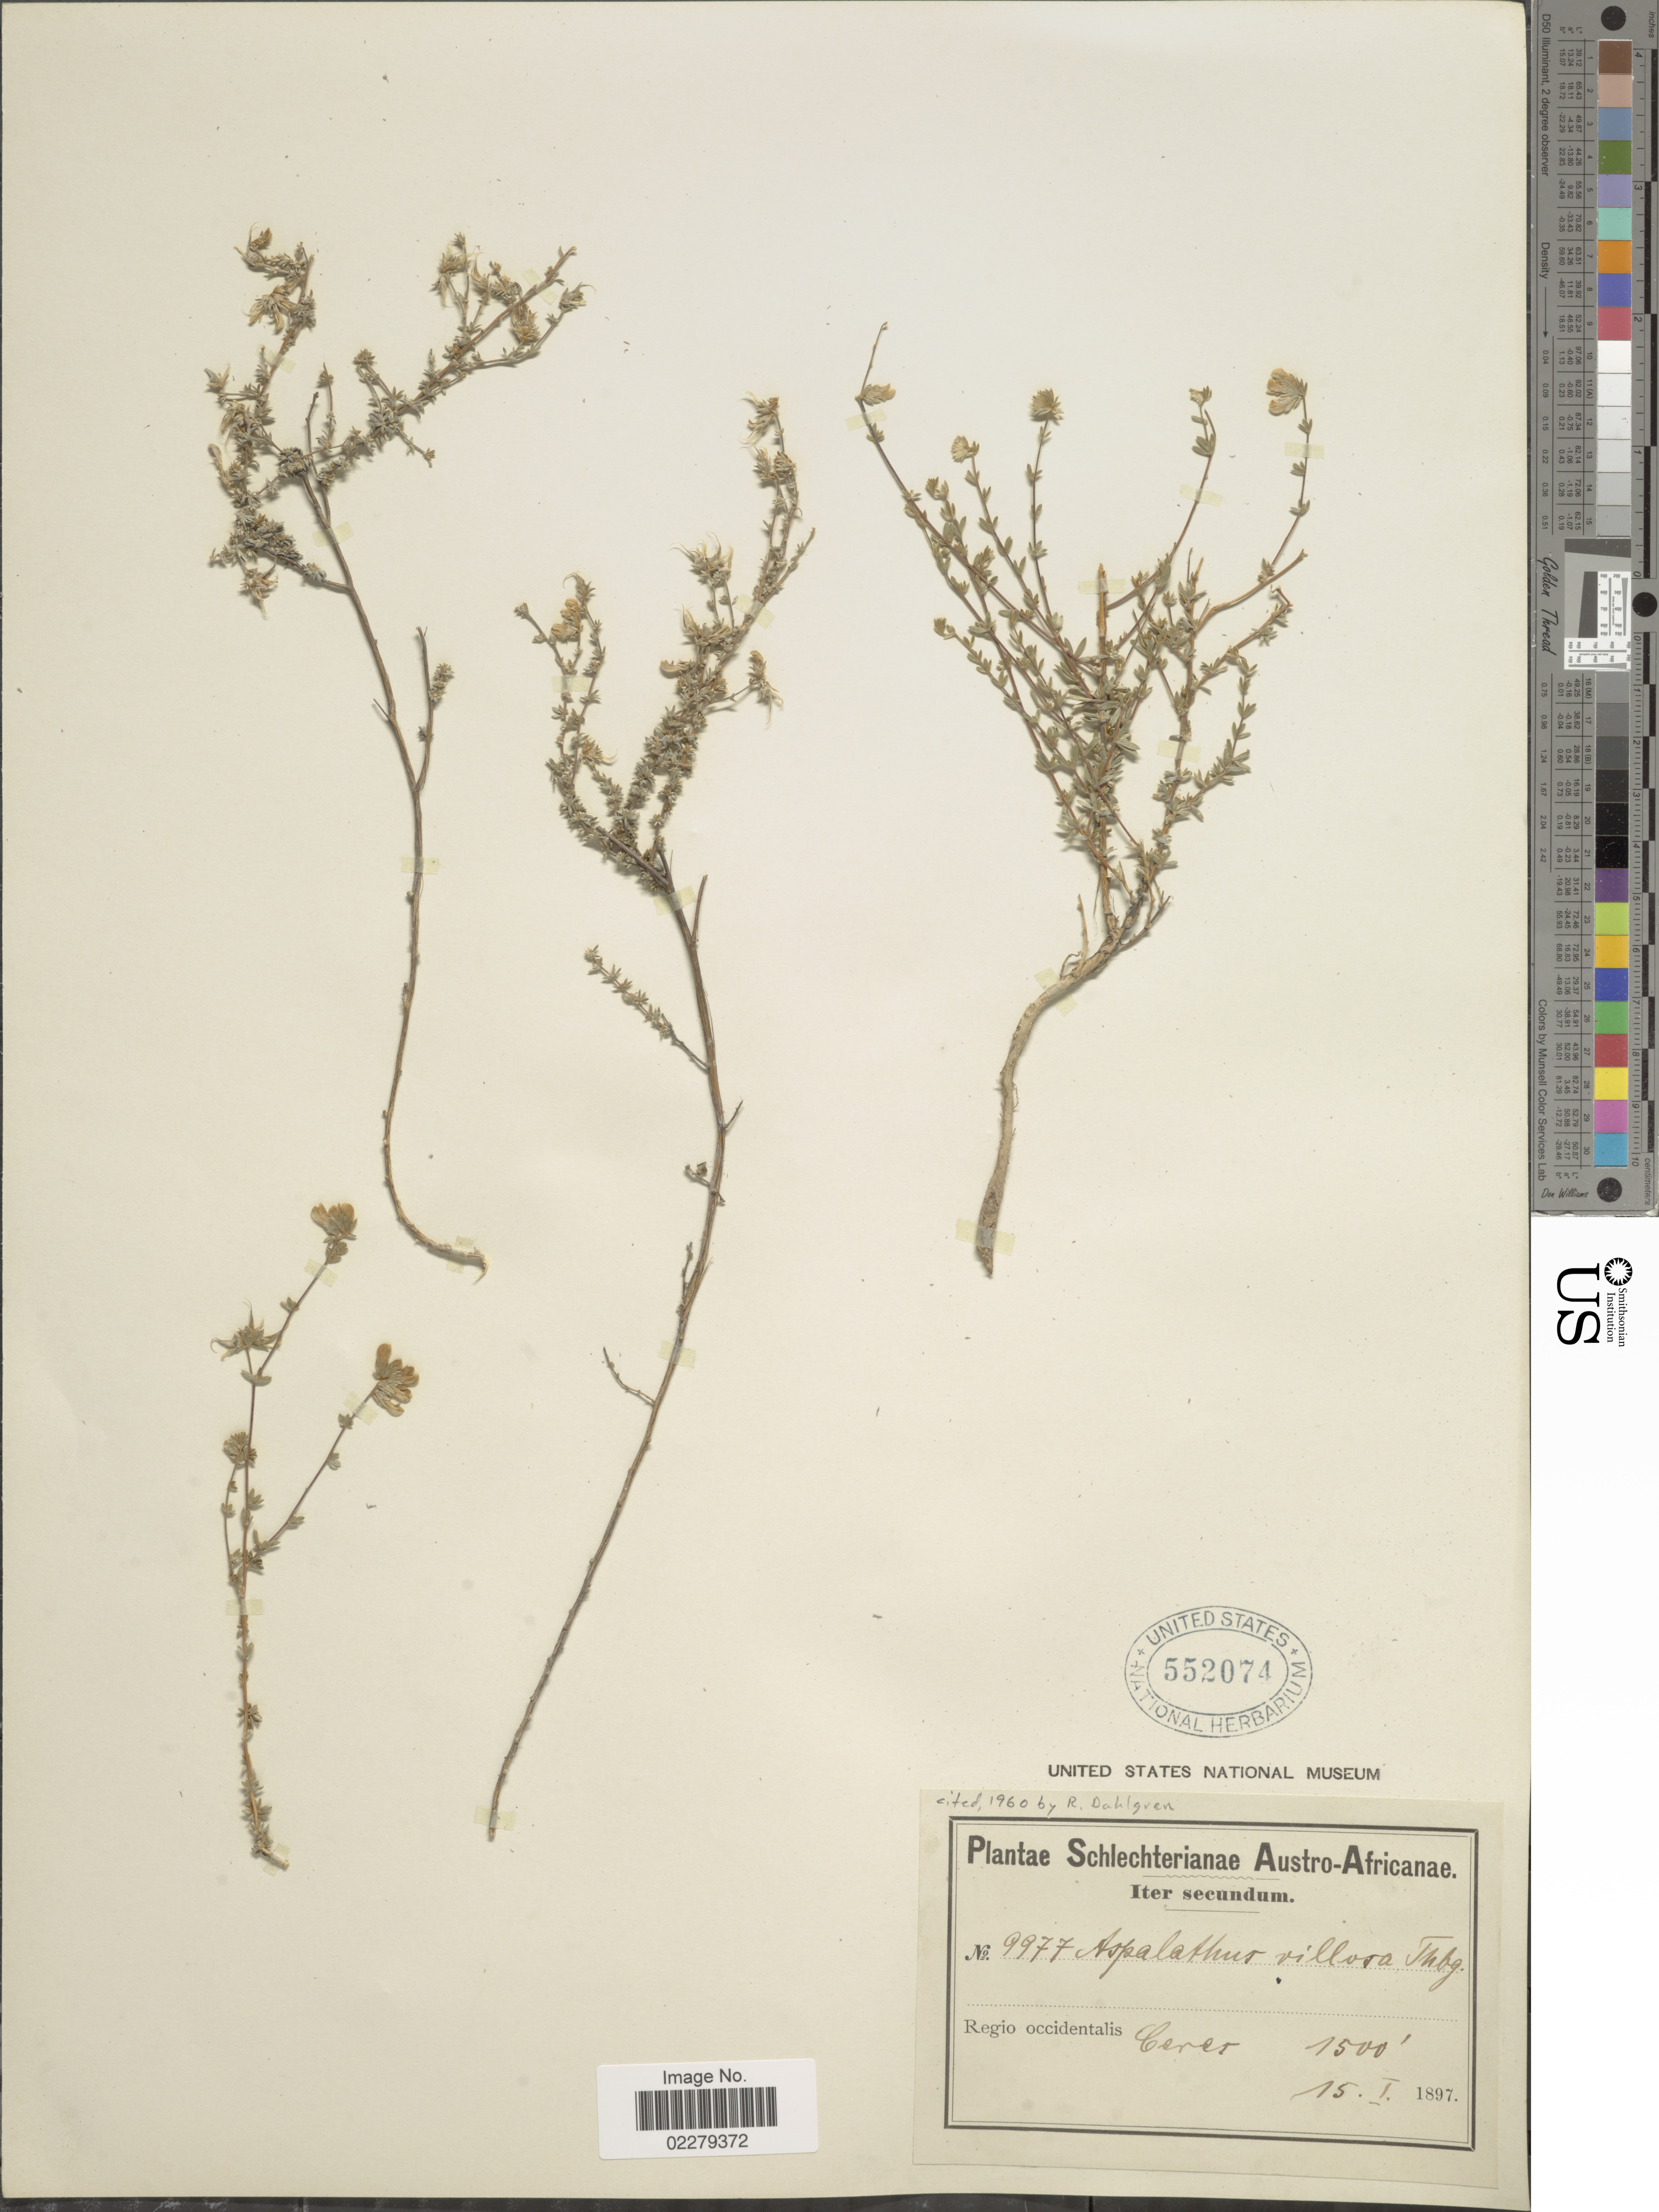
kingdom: Plantae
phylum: Tracheophyta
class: Magnoliopsida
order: Fabales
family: Fabaceae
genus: Aspalathus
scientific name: Aspalathus villosa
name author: Thunb.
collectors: Schlechter, --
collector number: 9977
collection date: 1897-01-15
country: South Africa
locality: Austro-Africanae. Regio occidentalis, Ceres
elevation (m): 457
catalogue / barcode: US 552074